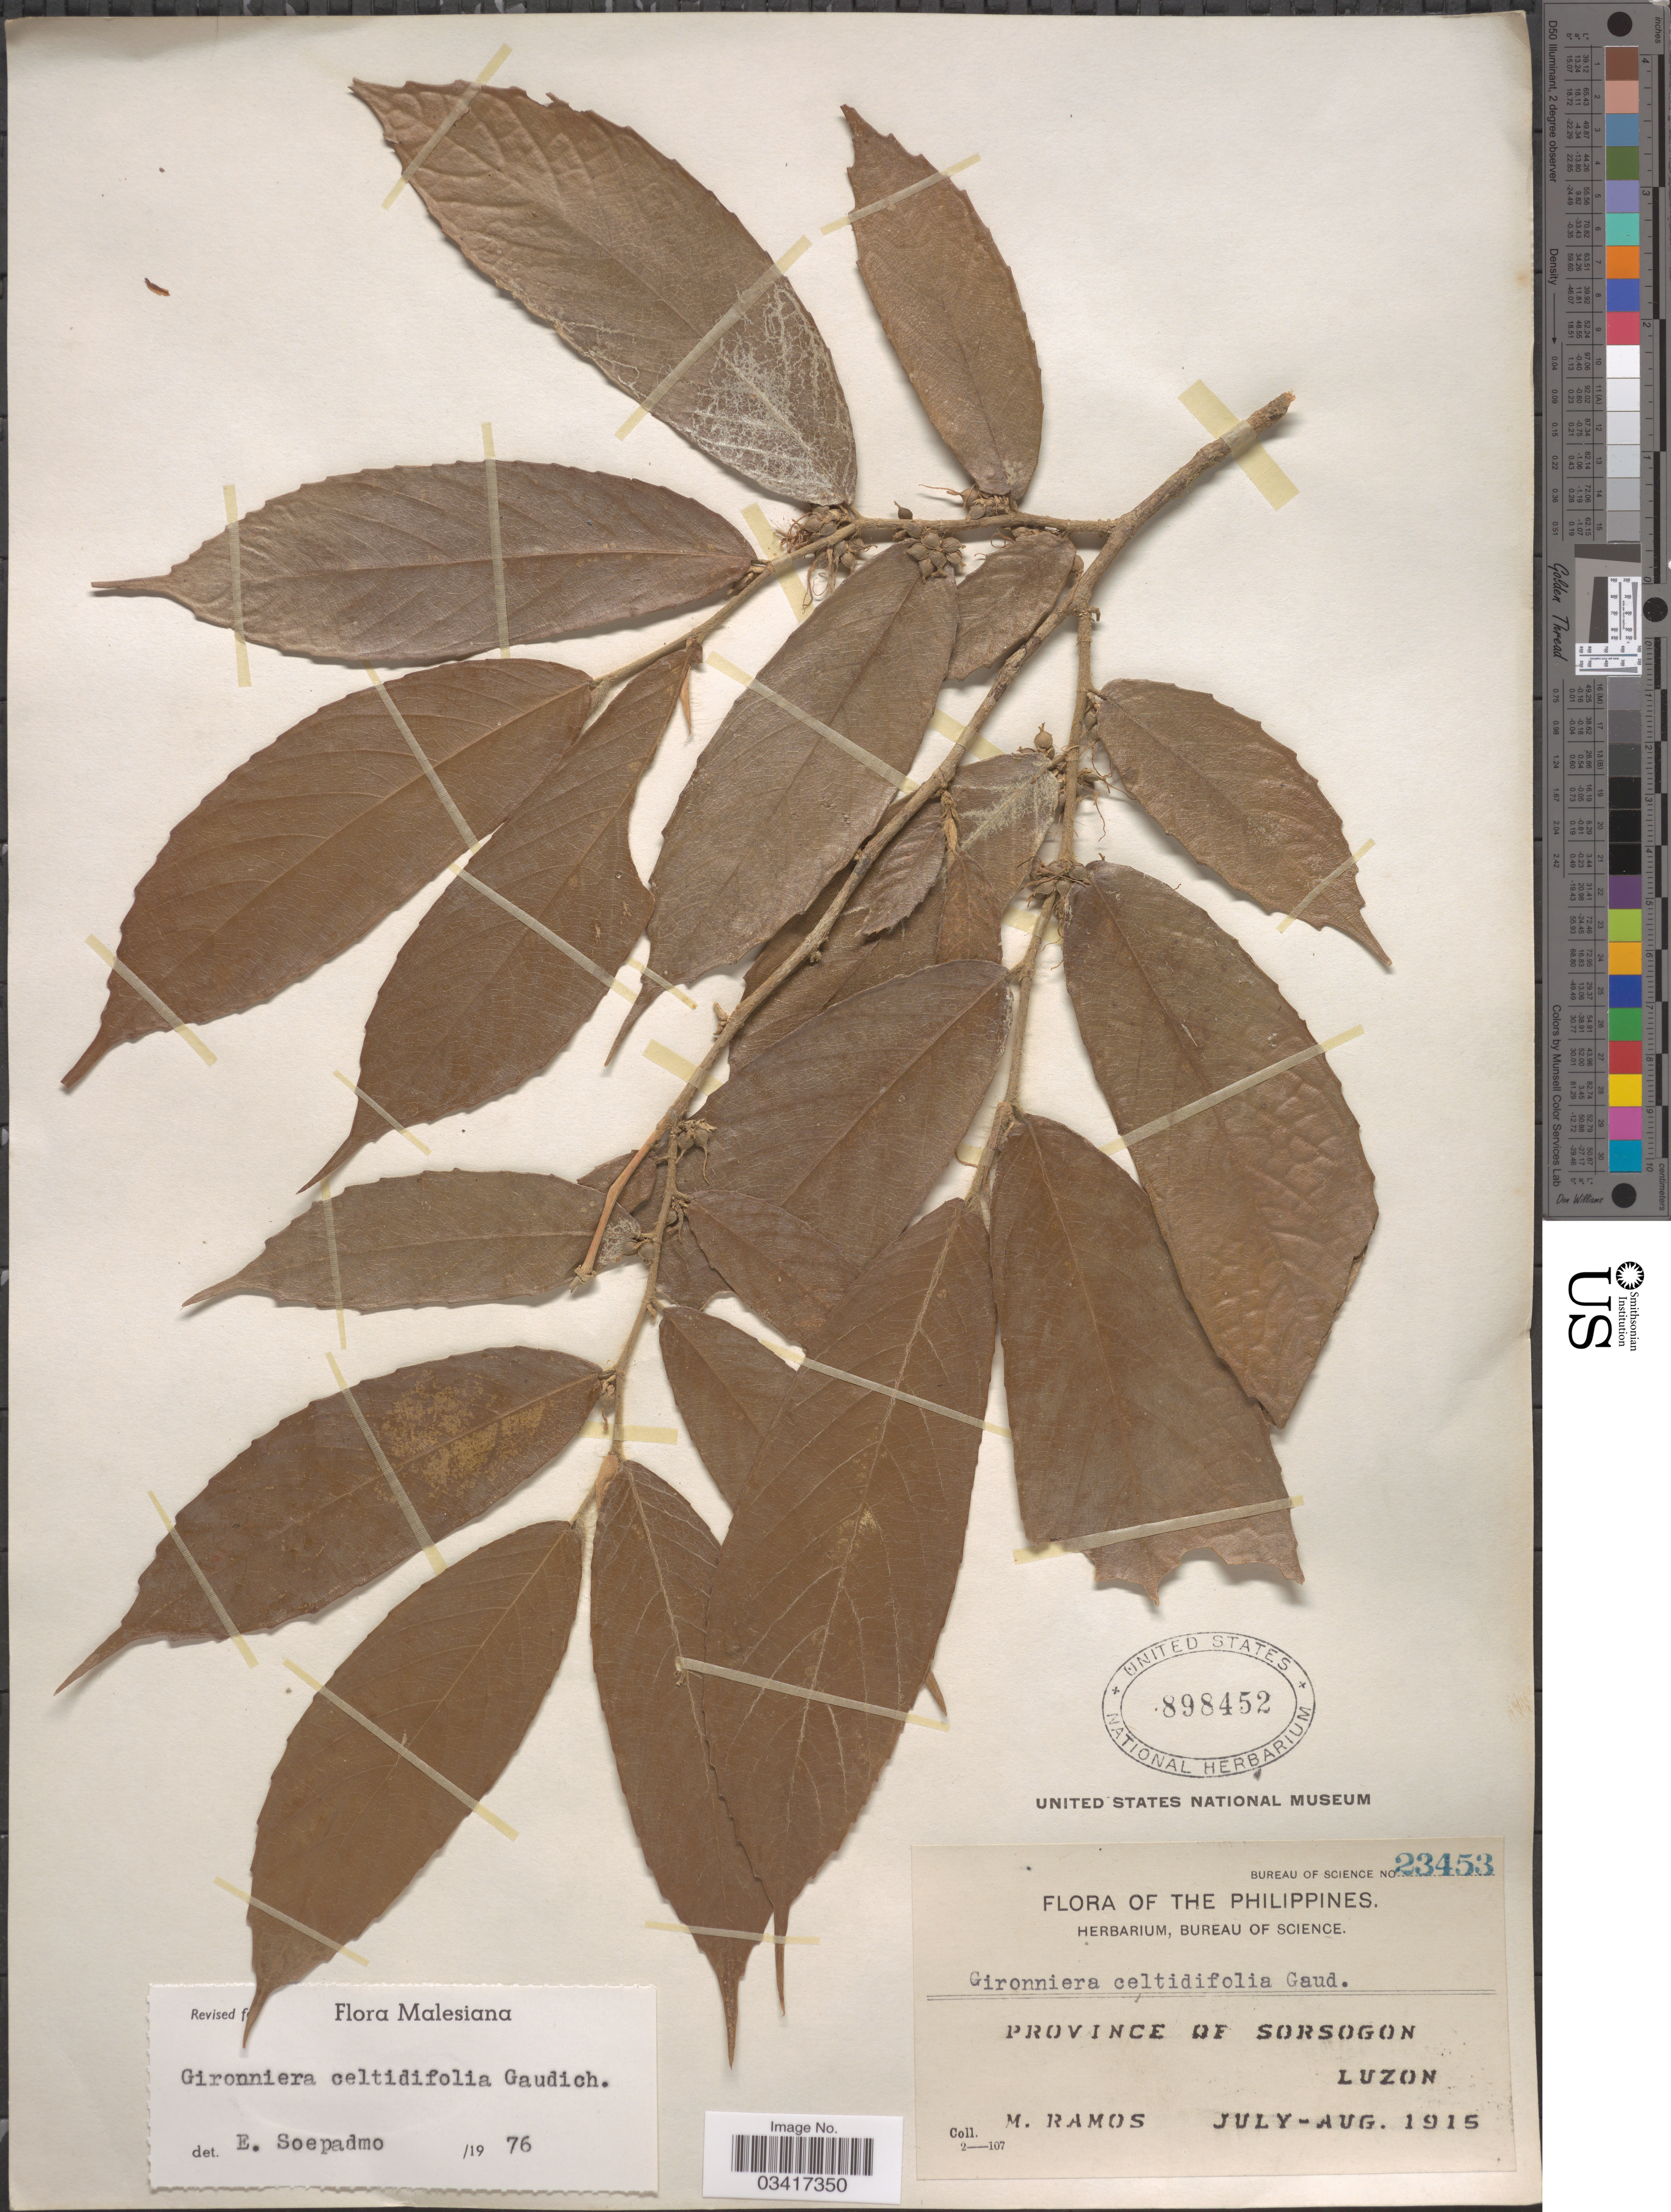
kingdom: Plantae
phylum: Tracheophyta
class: Magnoliopsida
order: Rosales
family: Cannabaceae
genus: Gironniera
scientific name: Gironniera celtidifolia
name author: Gaudich.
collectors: M. Ramos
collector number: Bureau of Science 23453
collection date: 1915-07/1915-08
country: Philippines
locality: Province of Sorsogon, Luzon.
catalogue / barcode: US 898452